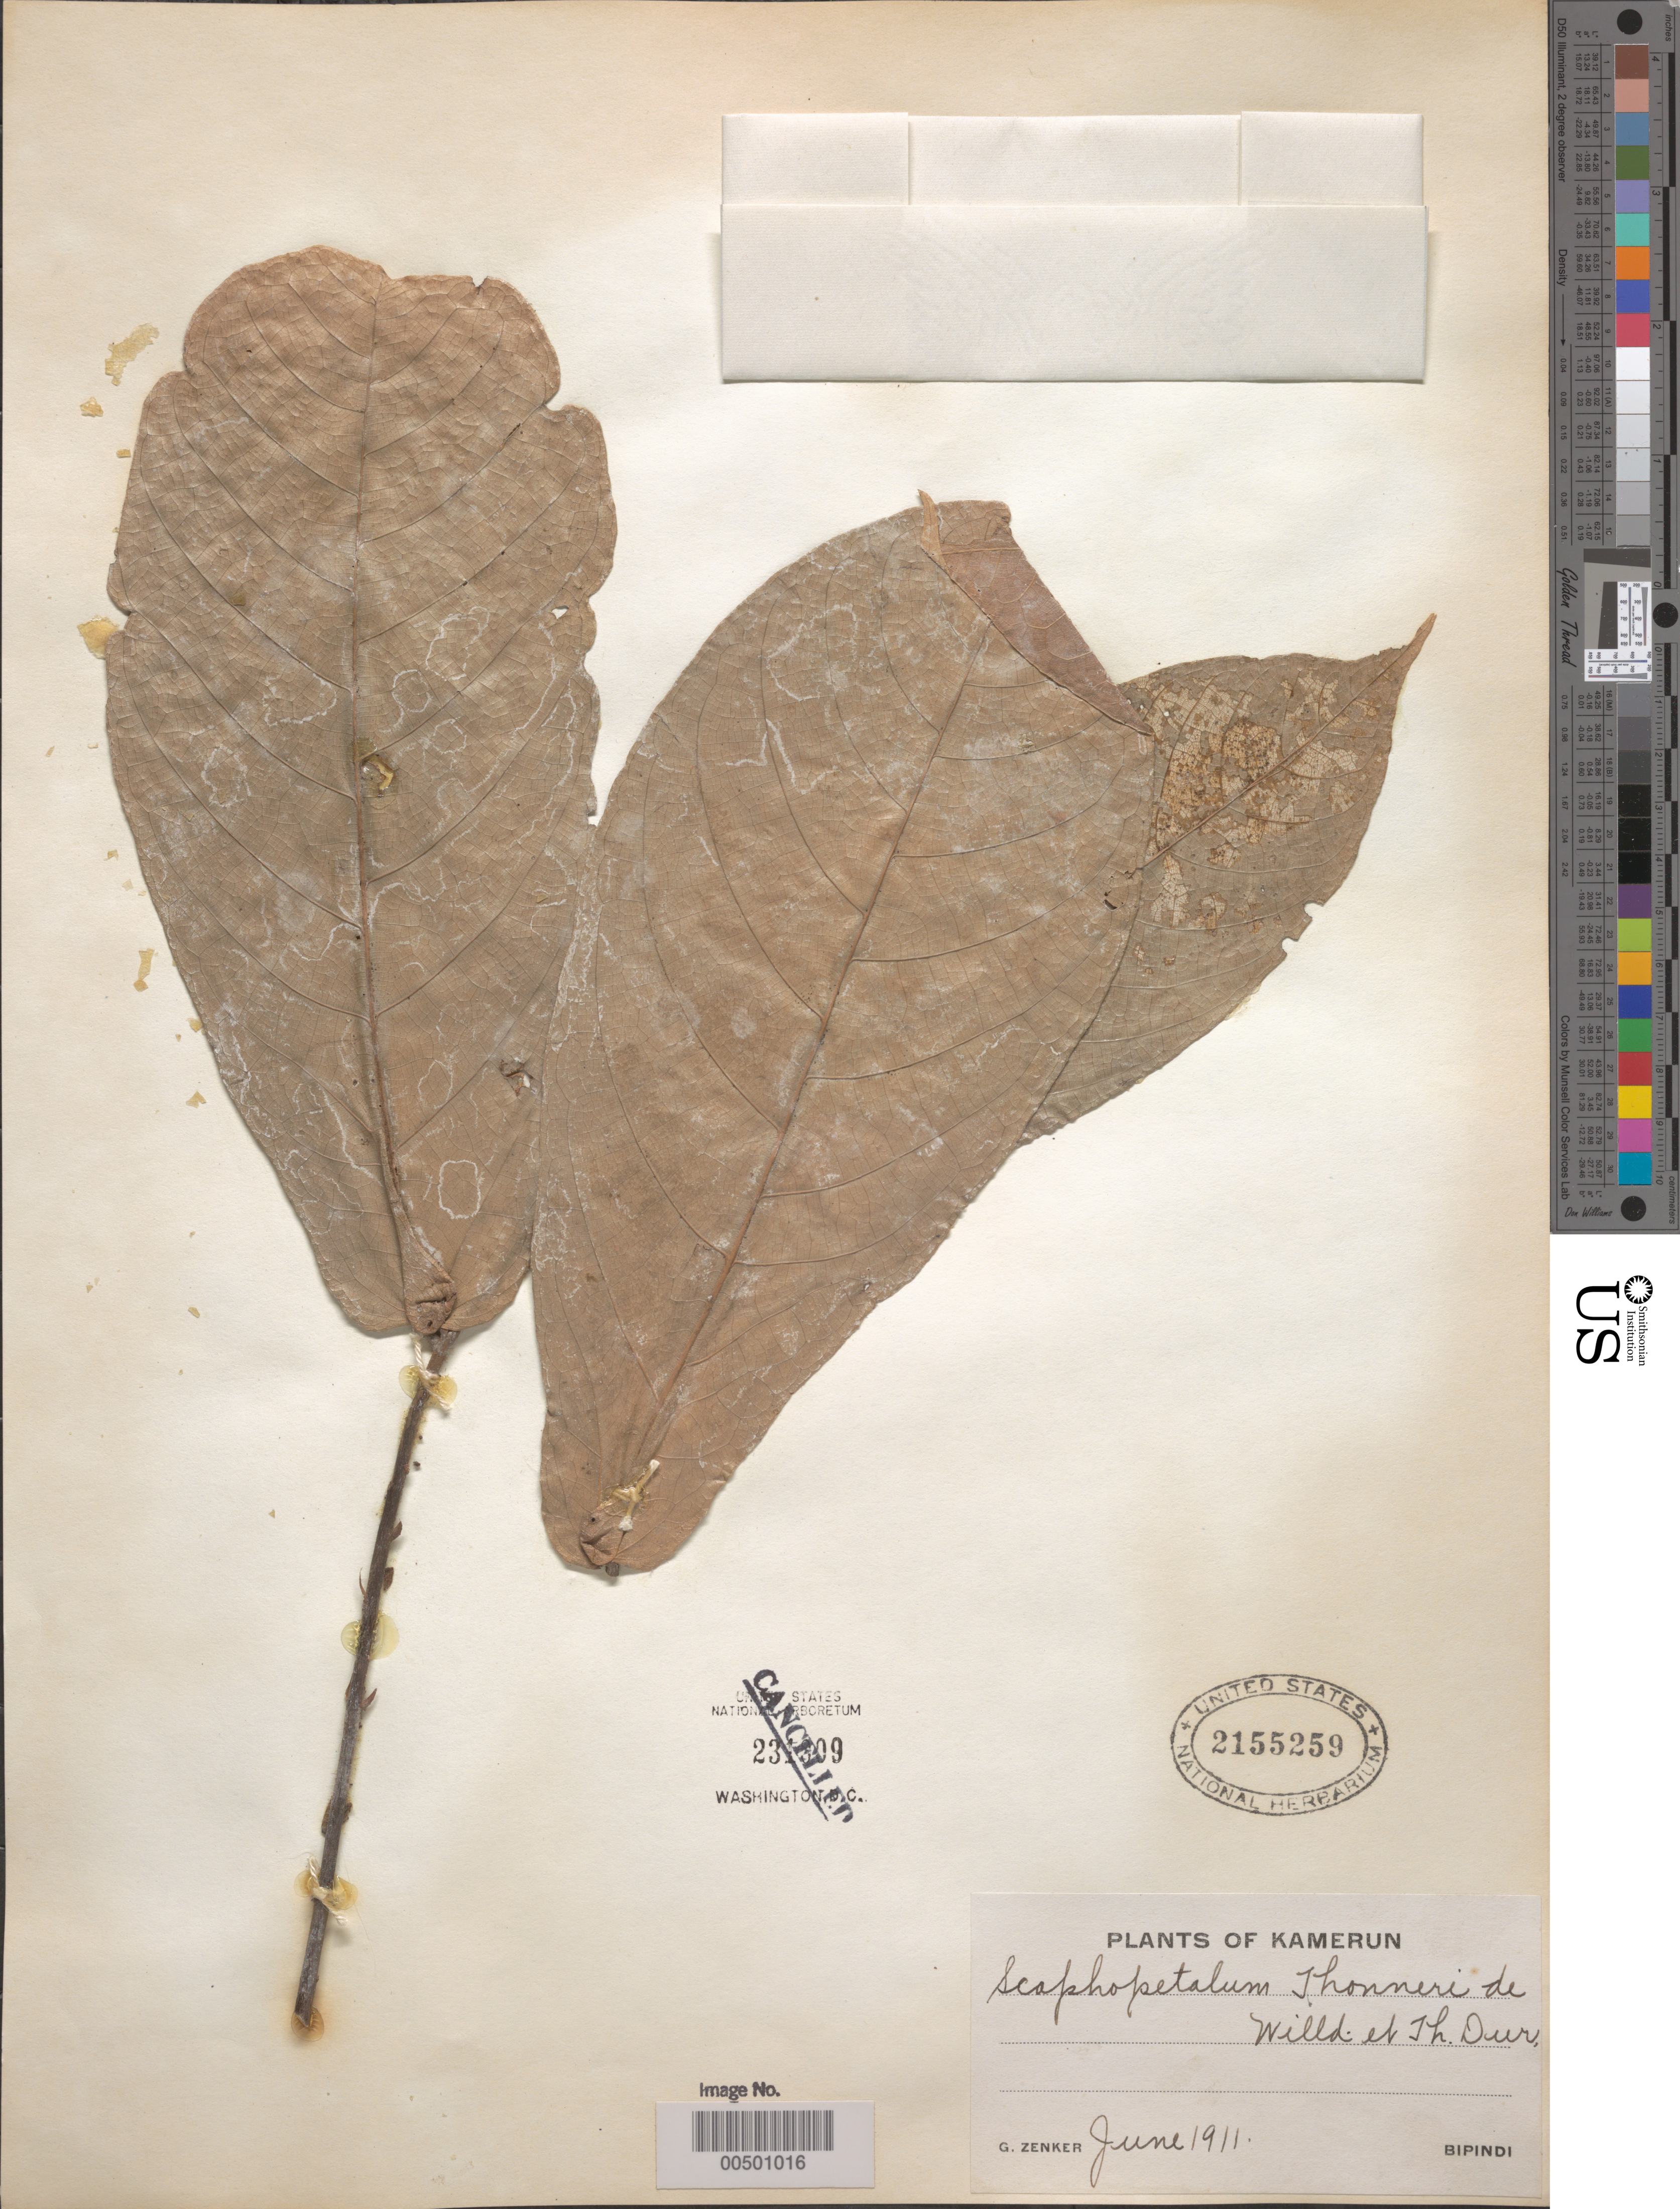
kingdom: Plantae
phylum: Tracheophyta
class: Magnoliopsida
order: Malvales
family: Malvaceae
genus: Scaphopetalum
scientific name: Scaphopetalum thonneri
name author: De Wild. & Durand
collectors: G. A. Zenker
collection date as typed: Jun 1911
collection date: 1911-06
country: Cameroon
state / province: Sud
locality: Bipindi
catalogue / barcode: US 2155259